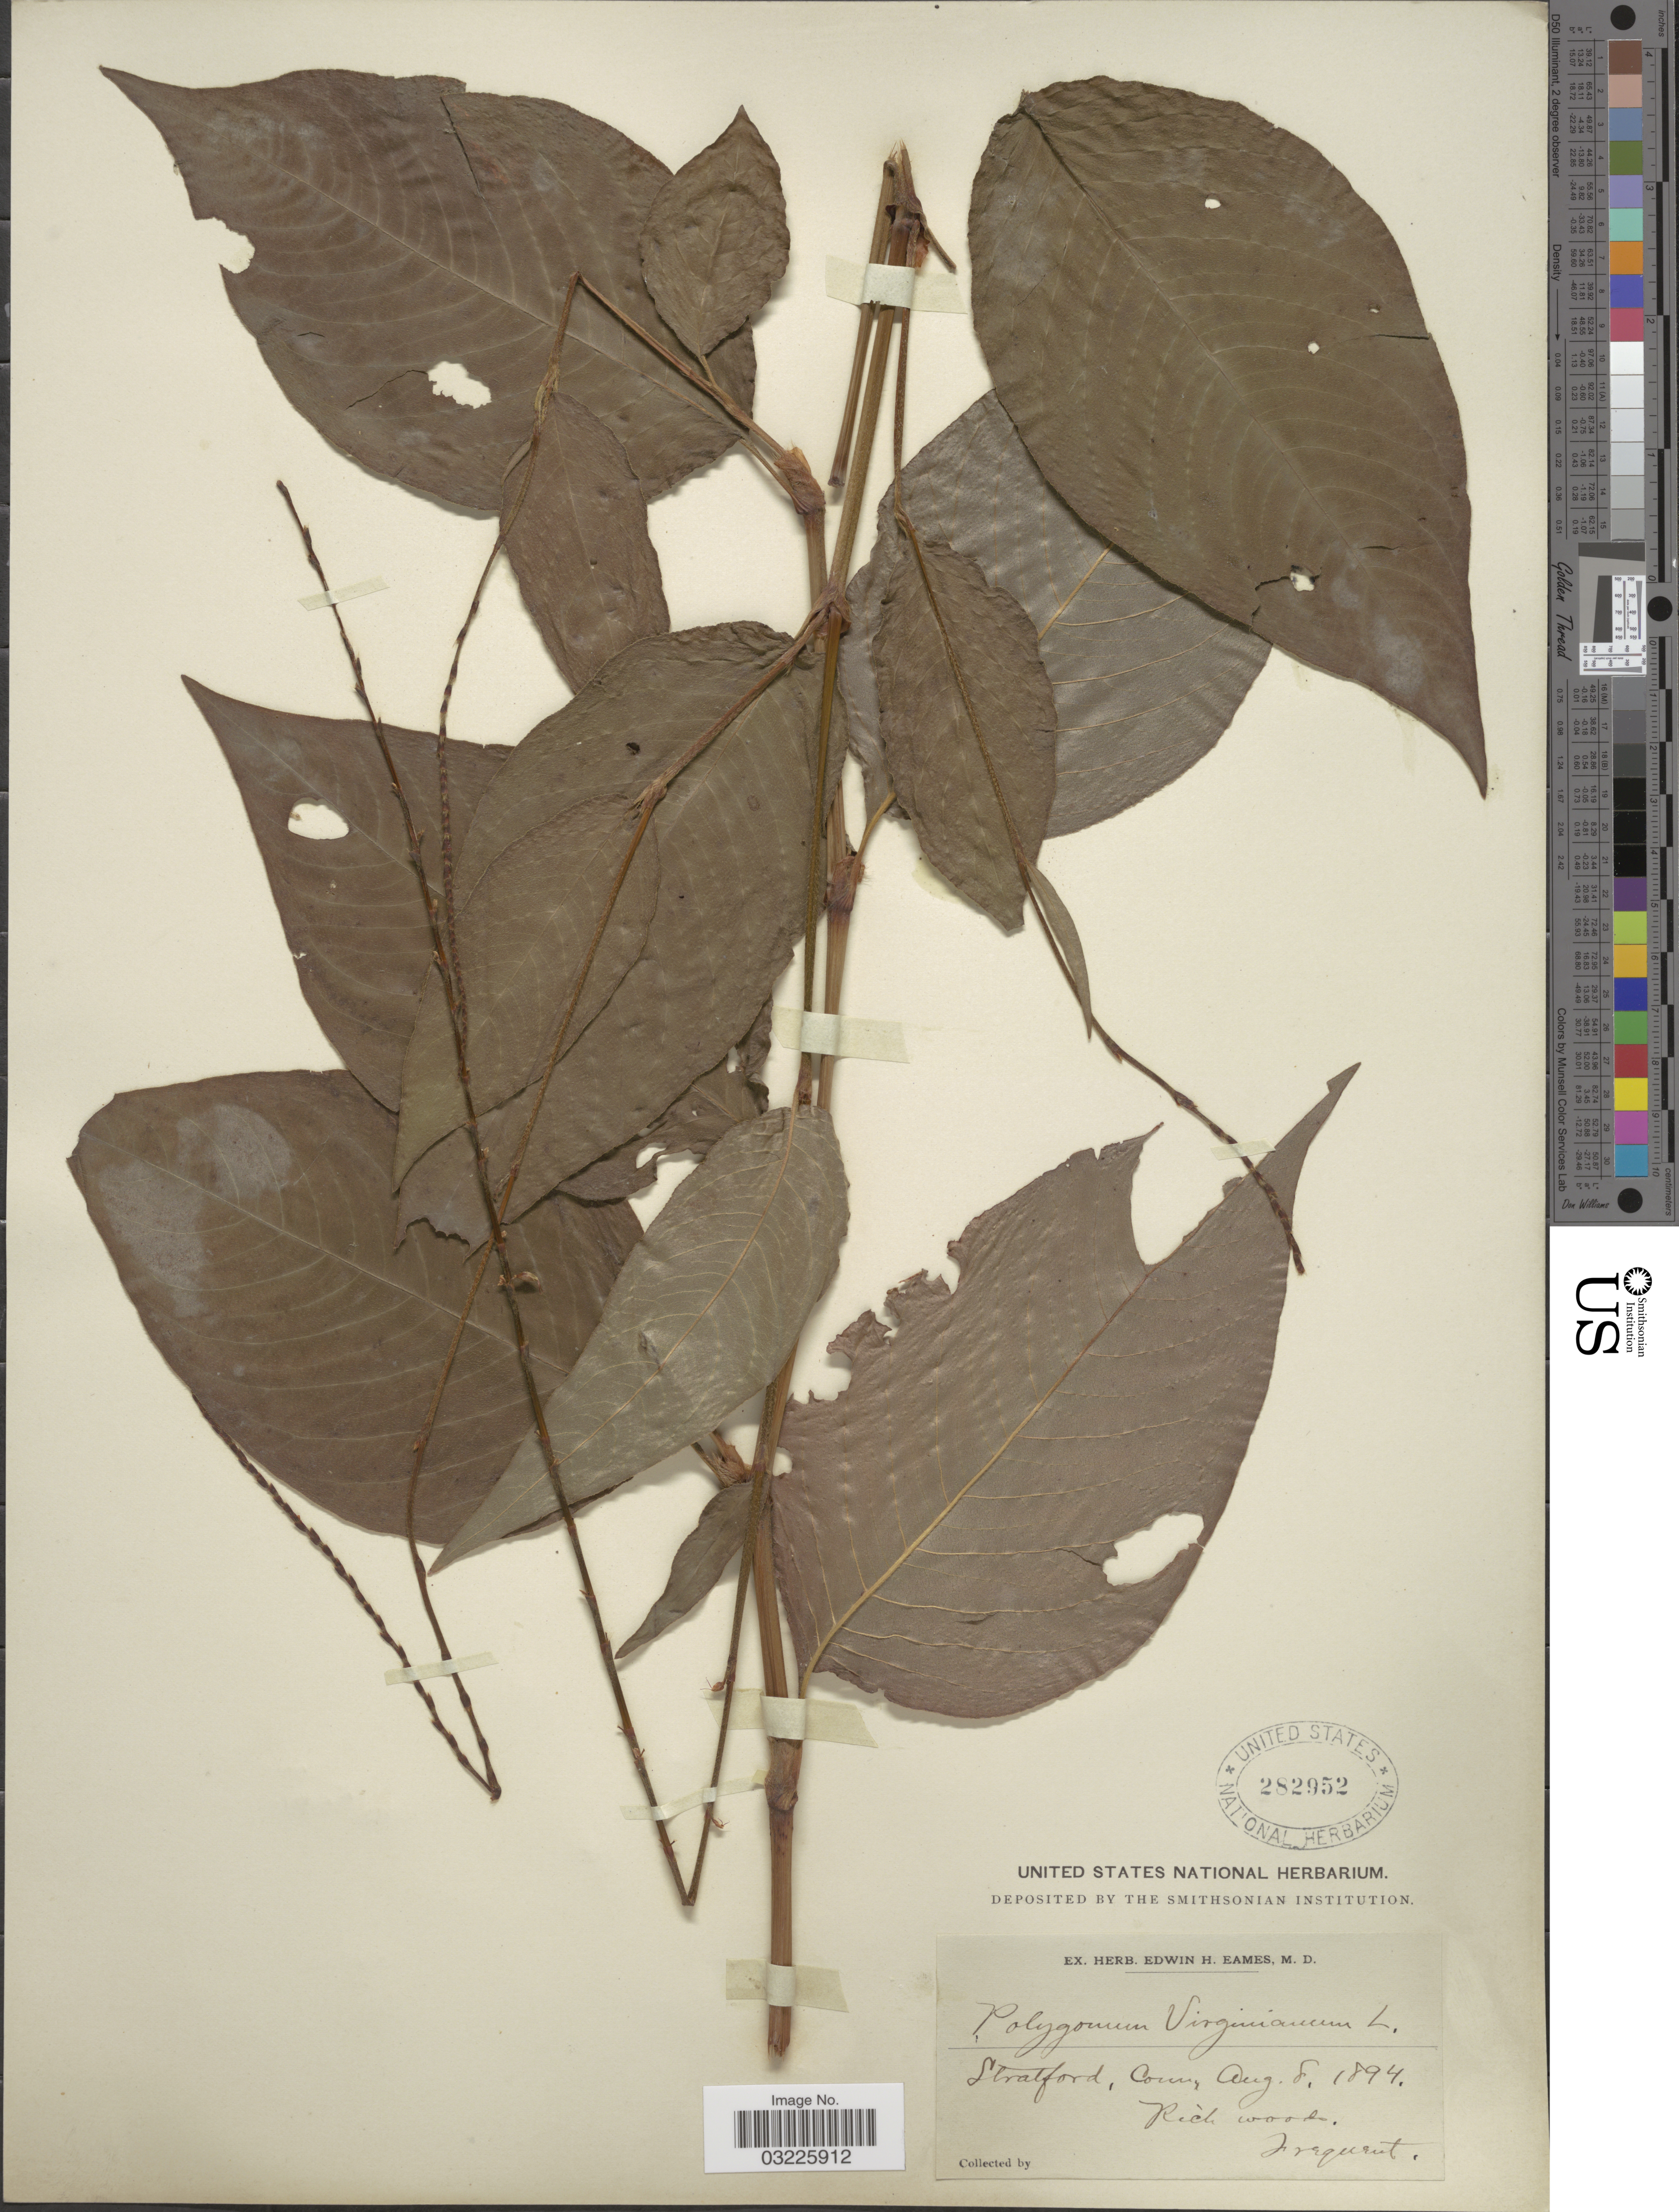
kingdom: Plantae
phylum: Tracheophyta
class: Magnoliopsida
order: Caryophyllales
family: Polygonaceae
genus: Persicaria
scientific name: Persicaria virginiana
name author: (L.) Gaertn.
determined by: Atha, D. E.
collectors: Ex herb. Edwin H. Eames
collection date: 1894-08-08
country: United States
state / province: Connecticut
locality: Stratford.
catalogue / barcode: US 282952